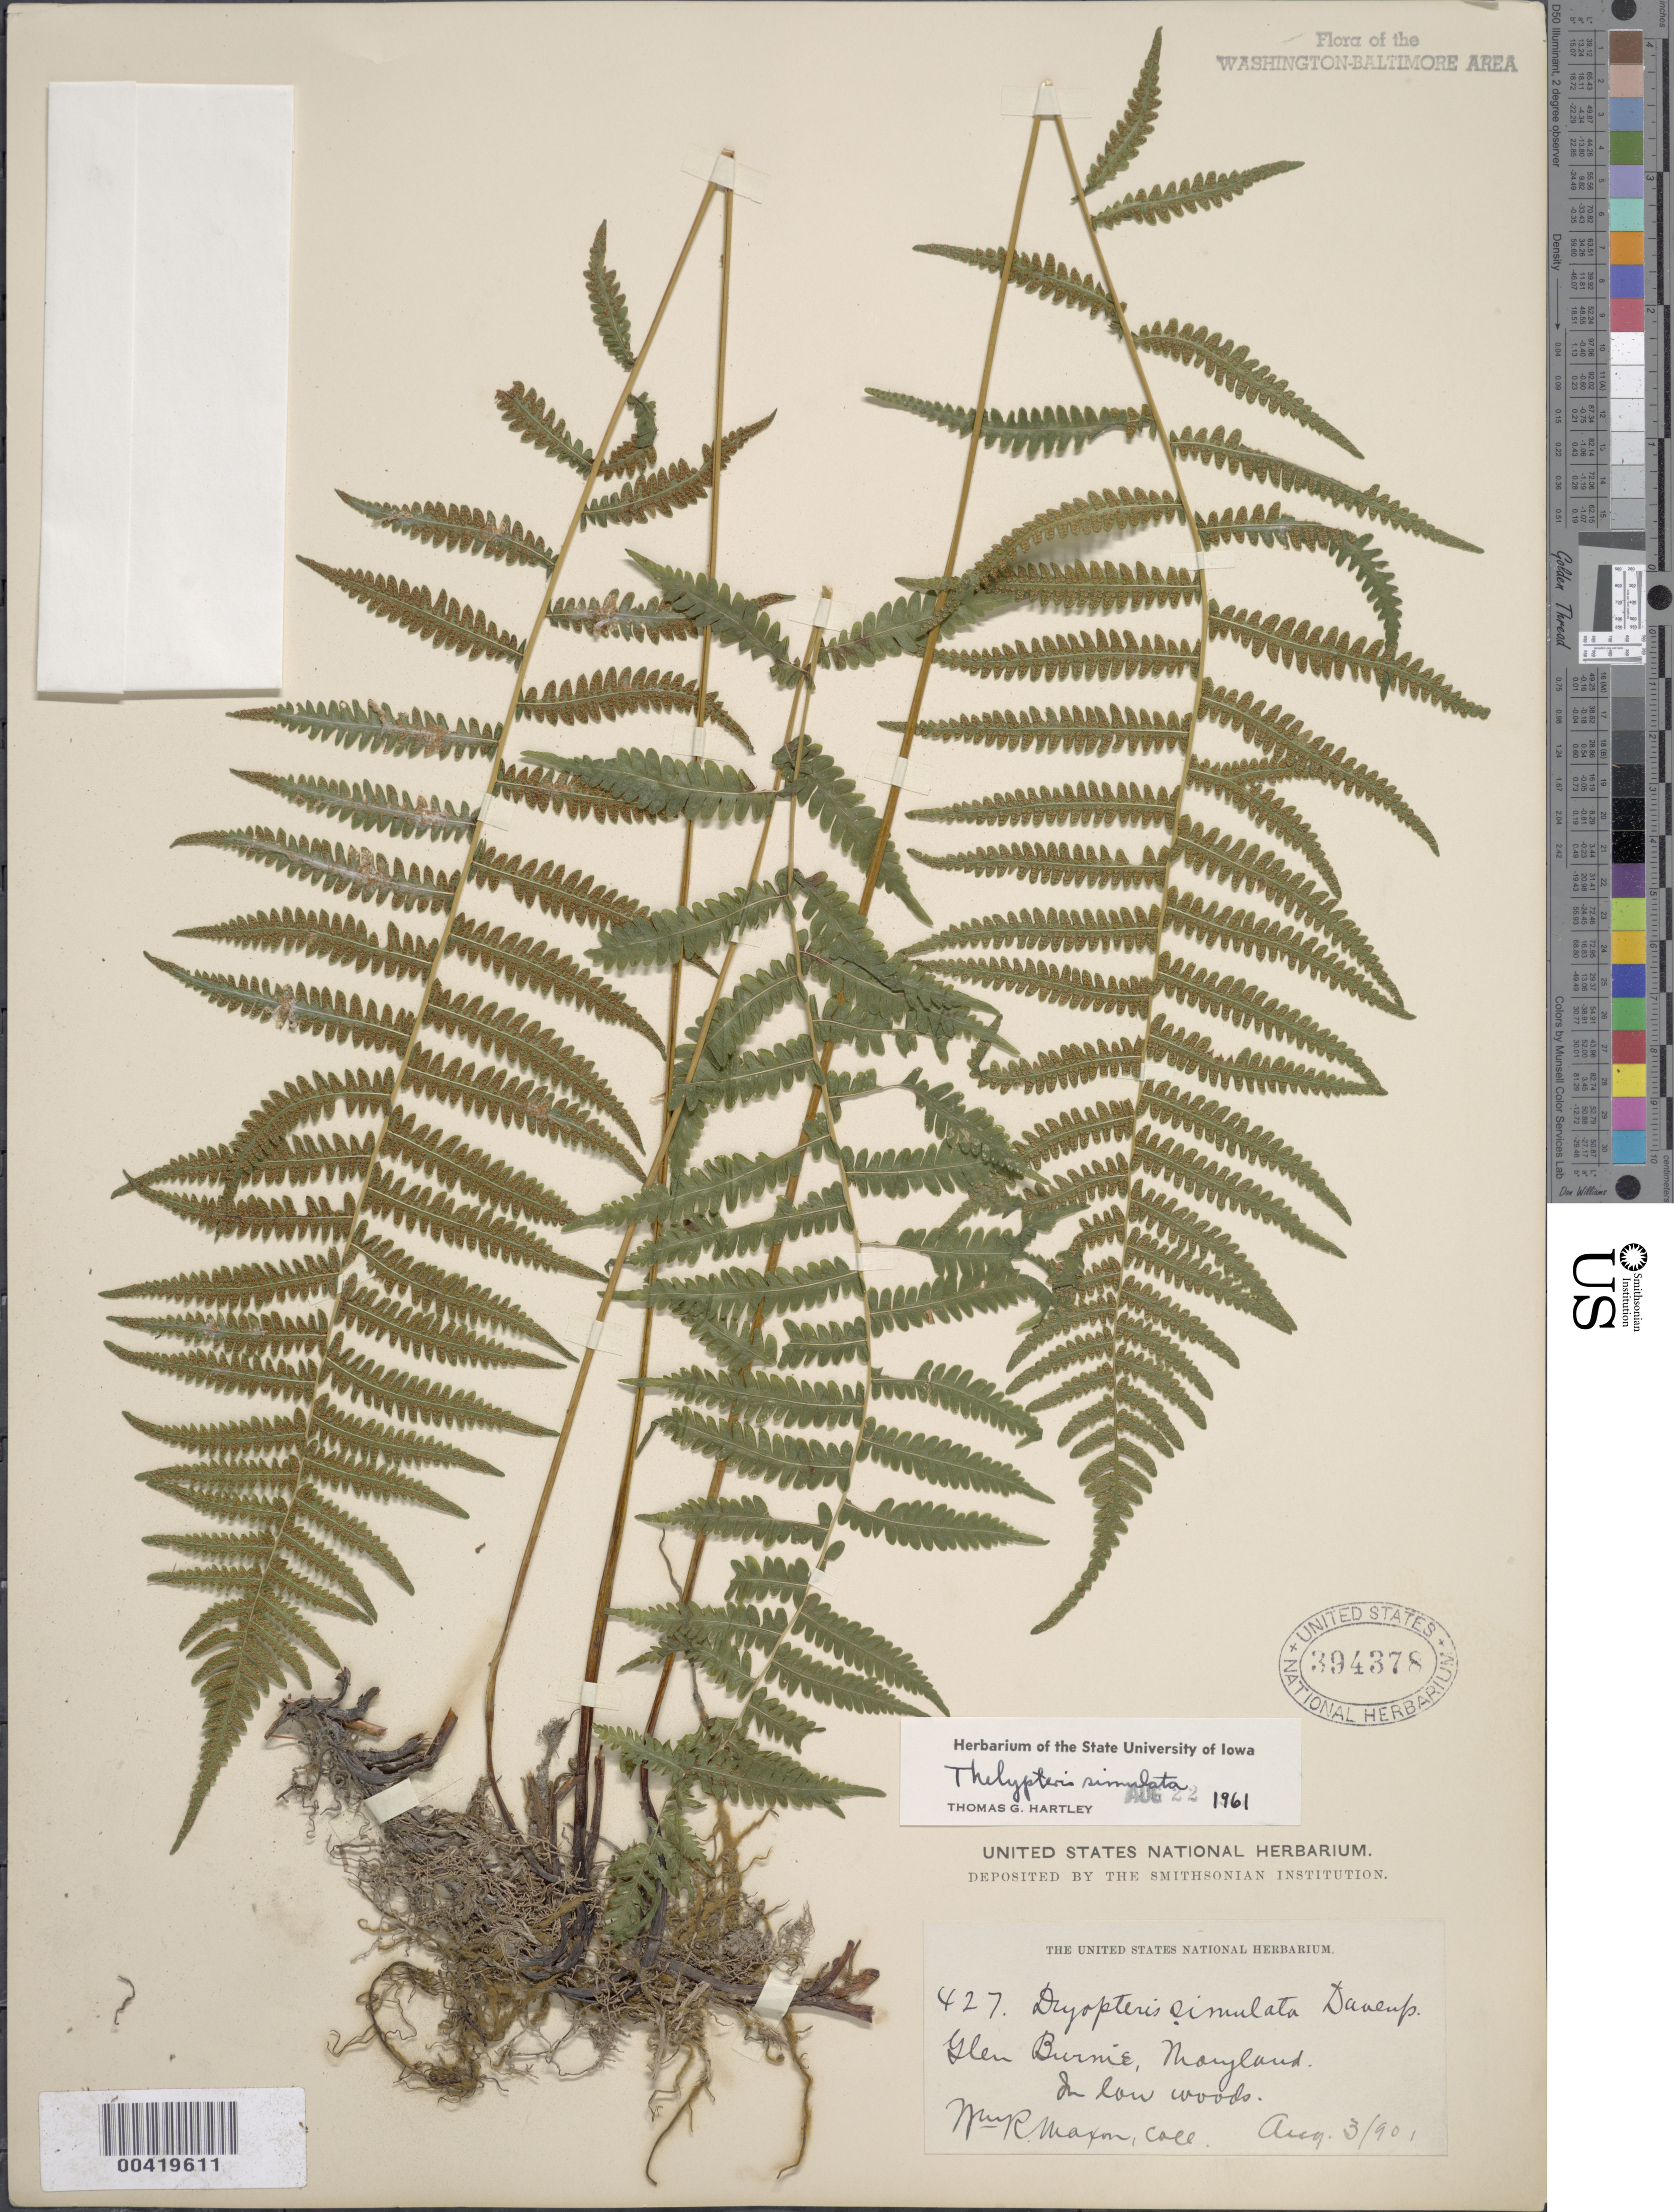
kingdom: Plantae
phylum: Tracheophyta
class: Polypodiopsida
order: Polypodiales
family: Thelypteridaceae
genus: Parathelypteris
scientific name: Parathelypteris simulata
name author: (Davenp.) Holttum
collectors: W. R. Maxon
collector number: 427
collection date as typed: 03 Aug 1901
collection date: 1901-08-03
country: United States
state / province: Maryland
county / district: Anne Arundel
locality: Glen Burnie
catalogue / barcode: US 394378